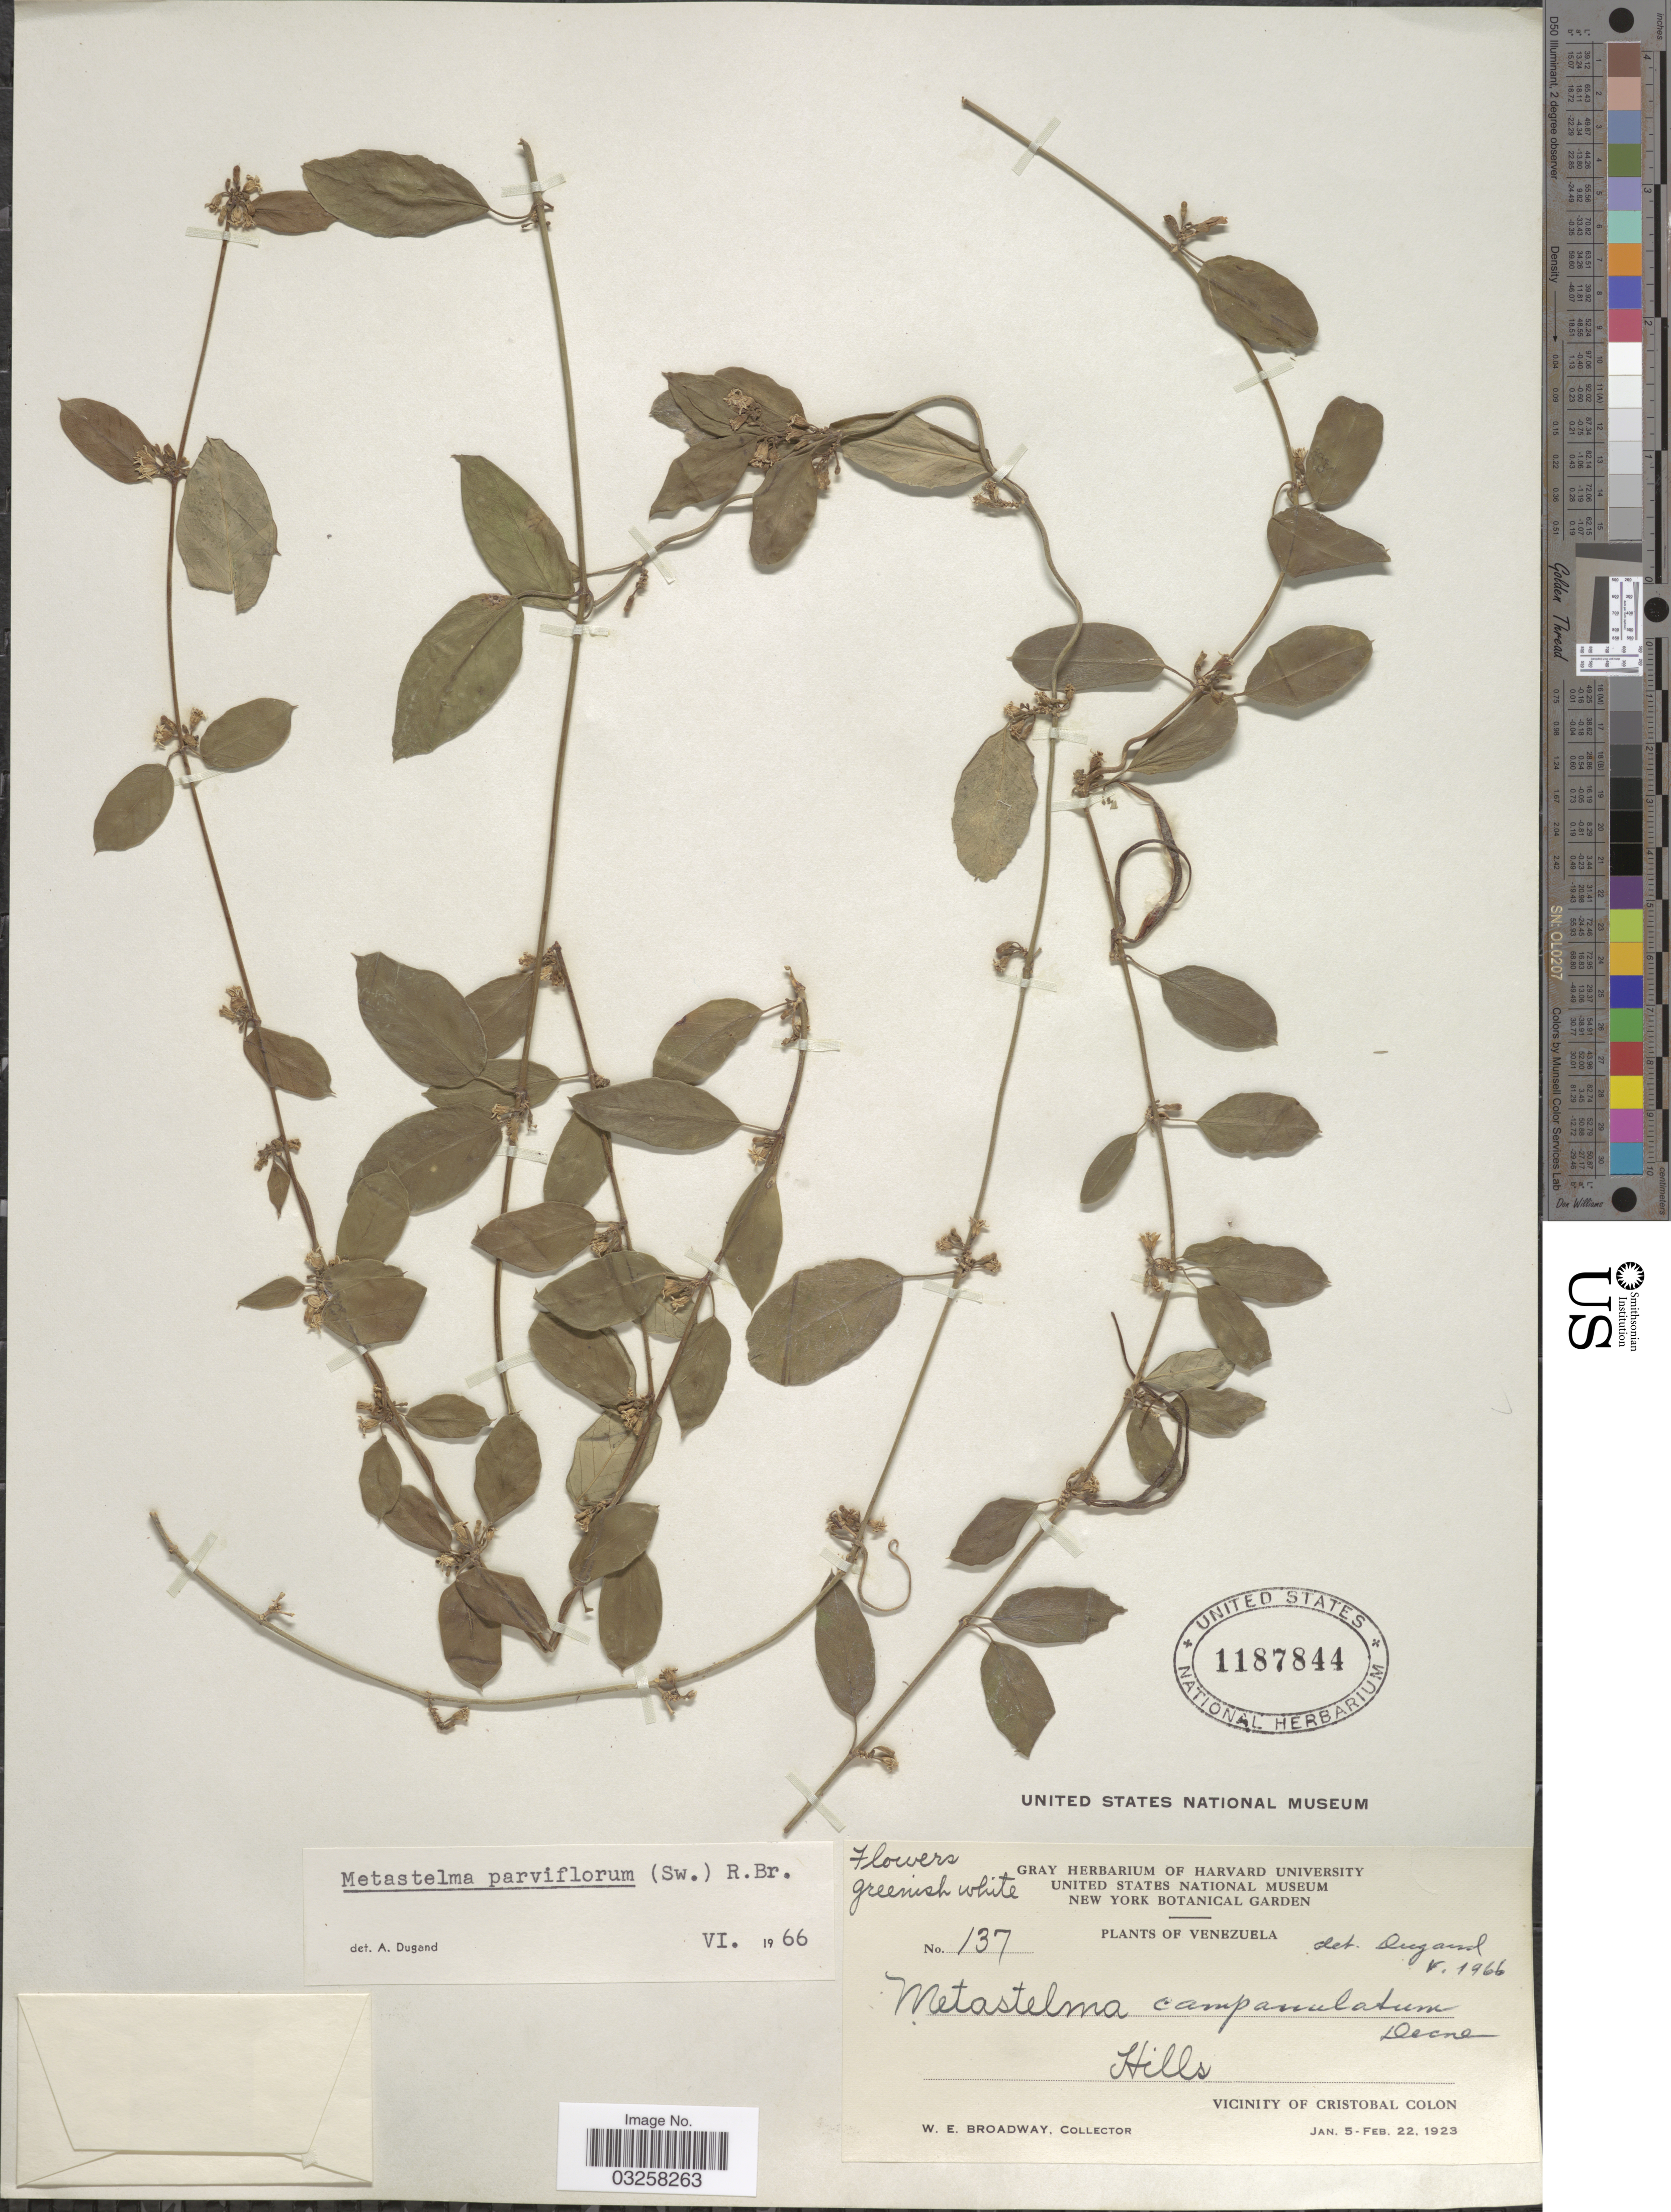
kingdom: Plantae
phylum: Tracheophyta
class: Magnoliopsida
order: Gentianales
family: Apocynaceae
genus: Metastelma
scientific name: Metastelma parviflorum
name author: (Sw.) Schult.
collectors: W. E. Broadway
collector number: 137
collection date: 1923-01-05/1923-02-22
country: Venezuela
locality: Vicinity of Cristobal Colon.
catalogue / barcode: US 1187844